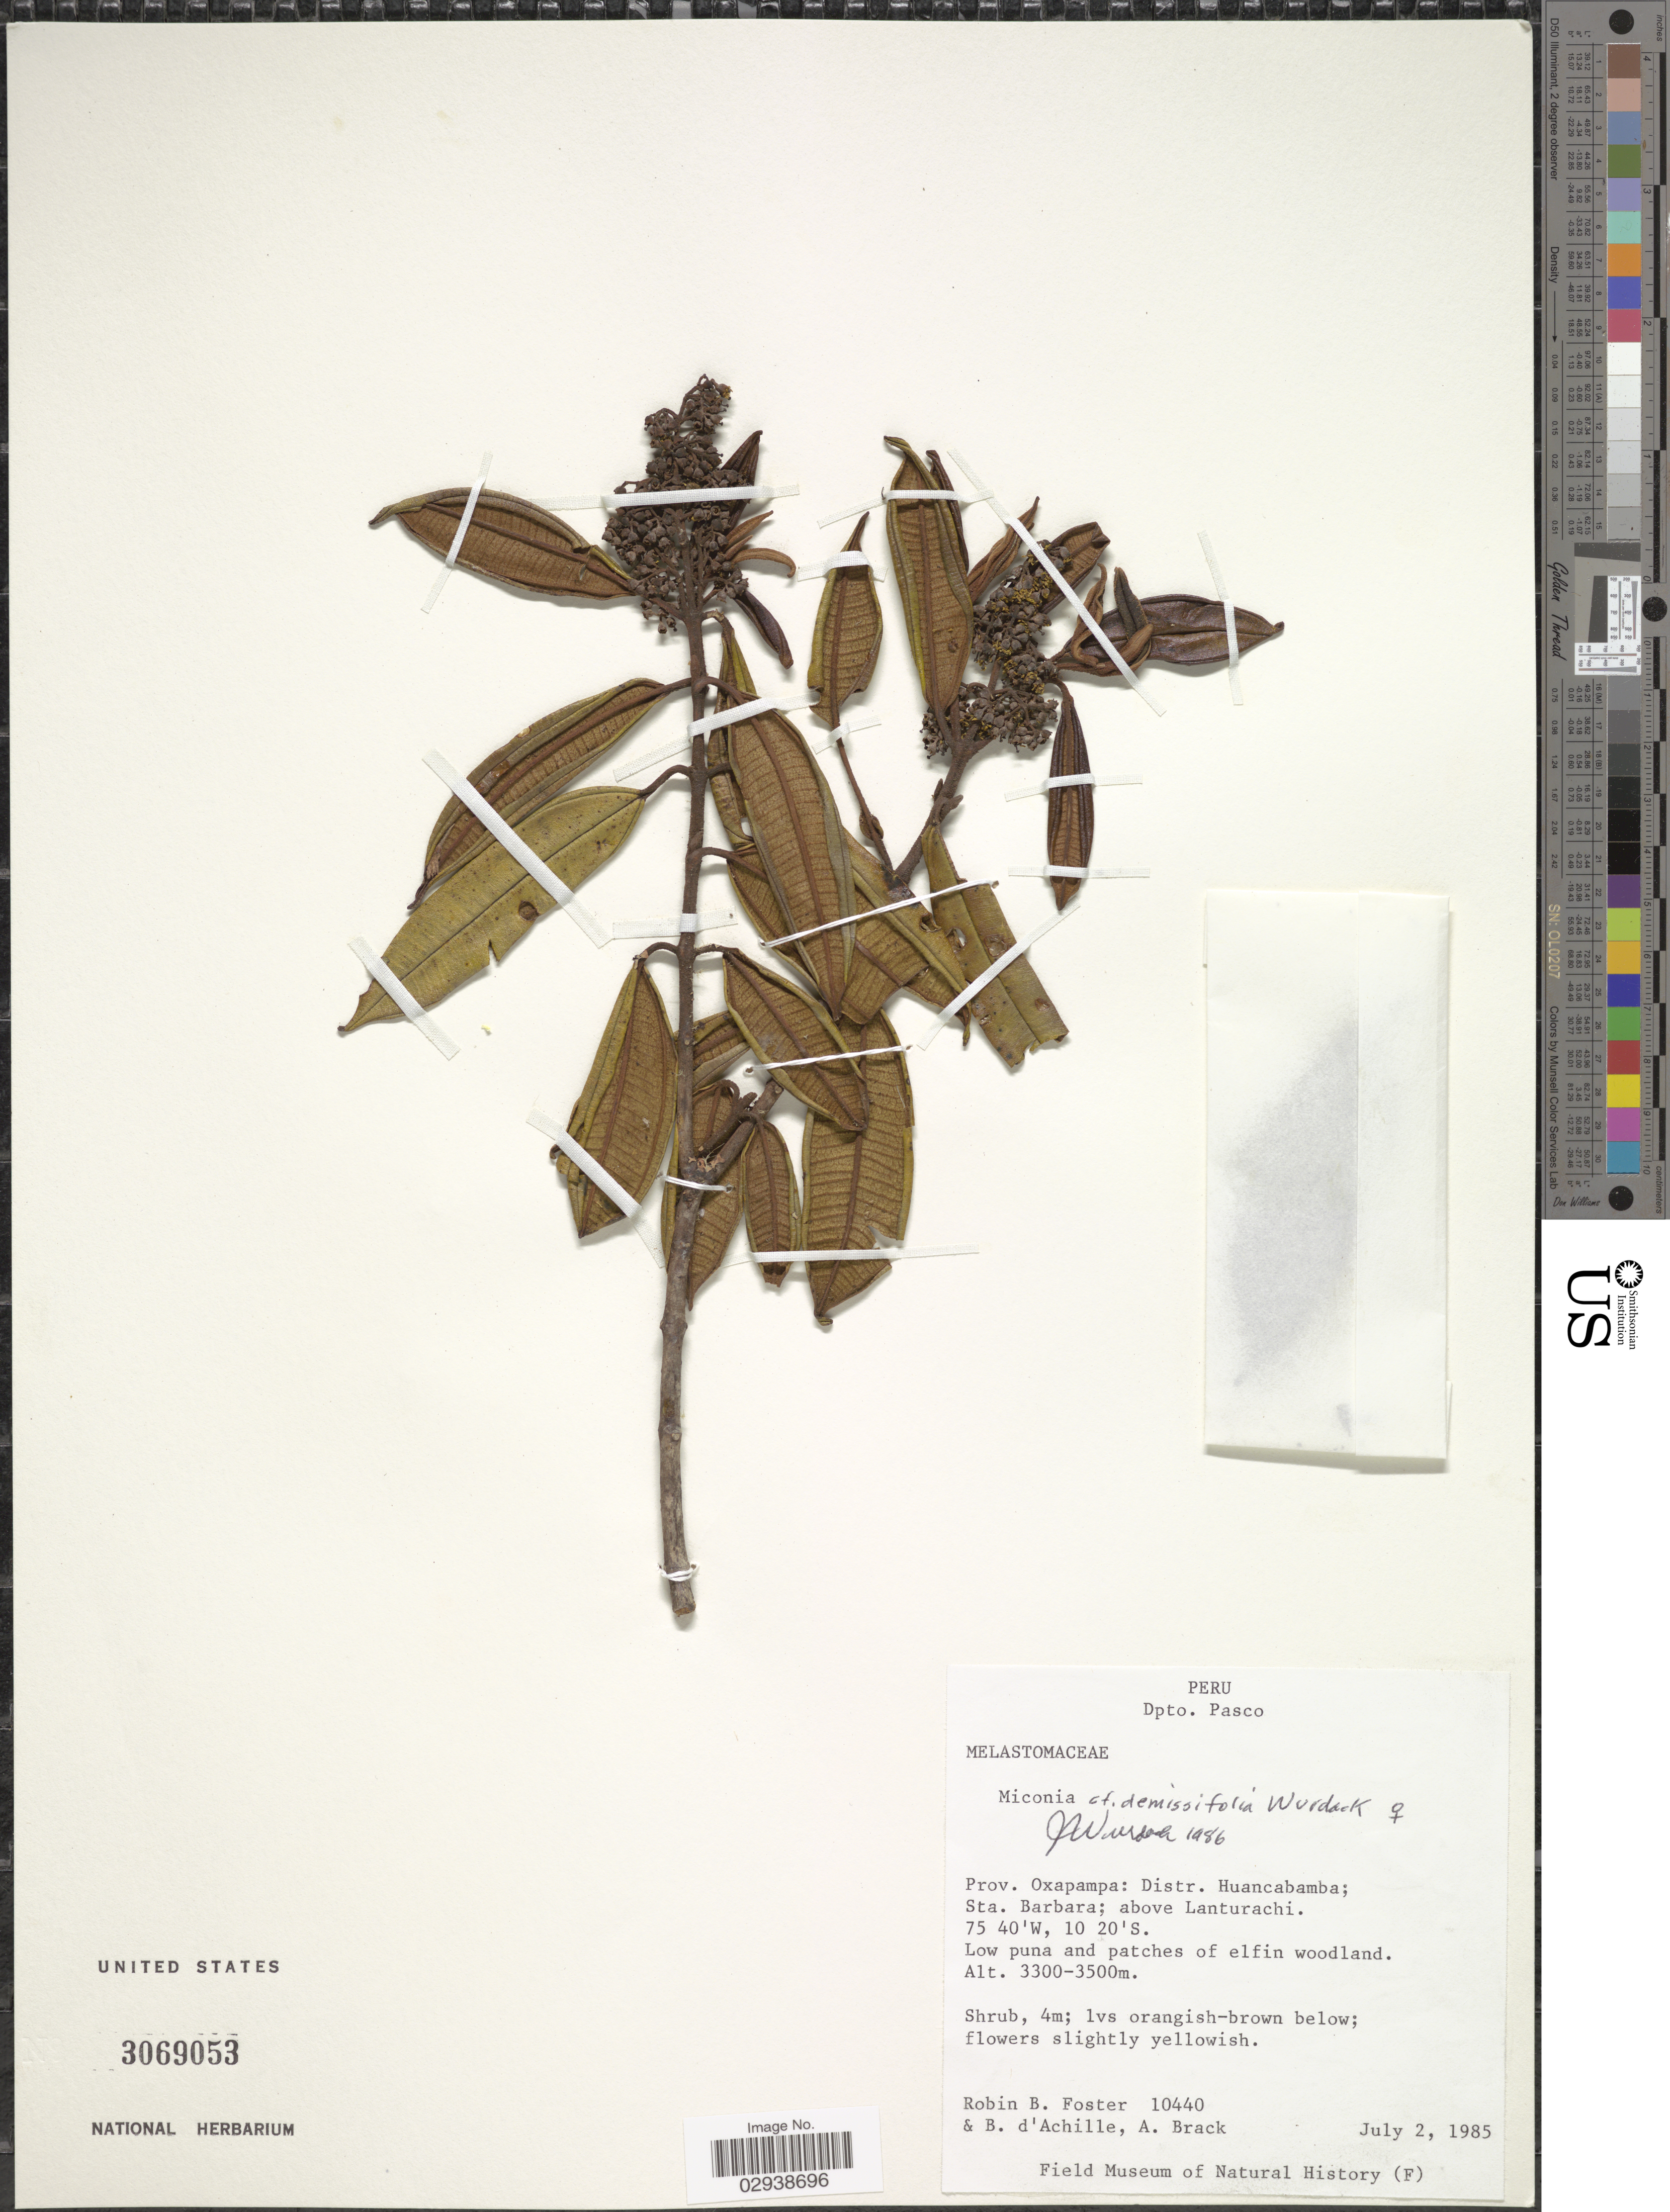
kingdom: Plantae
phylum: Tracheophyta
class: Magnoliopsida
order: Myrtales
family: Melastomataceae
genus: Miconia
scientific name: Miconia demissifolia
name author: Wurdack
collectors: R. B. Foster, B. d'Achille & A. Brack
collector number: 10440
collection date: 1985-07-02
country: Peru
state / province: Pasco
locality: Dpto. Pasco, Prov. Oxapampa: Distr. Huancabamba; Sta. Barbara; above Lanturachi.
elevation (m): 3300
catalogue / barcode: US 3069053